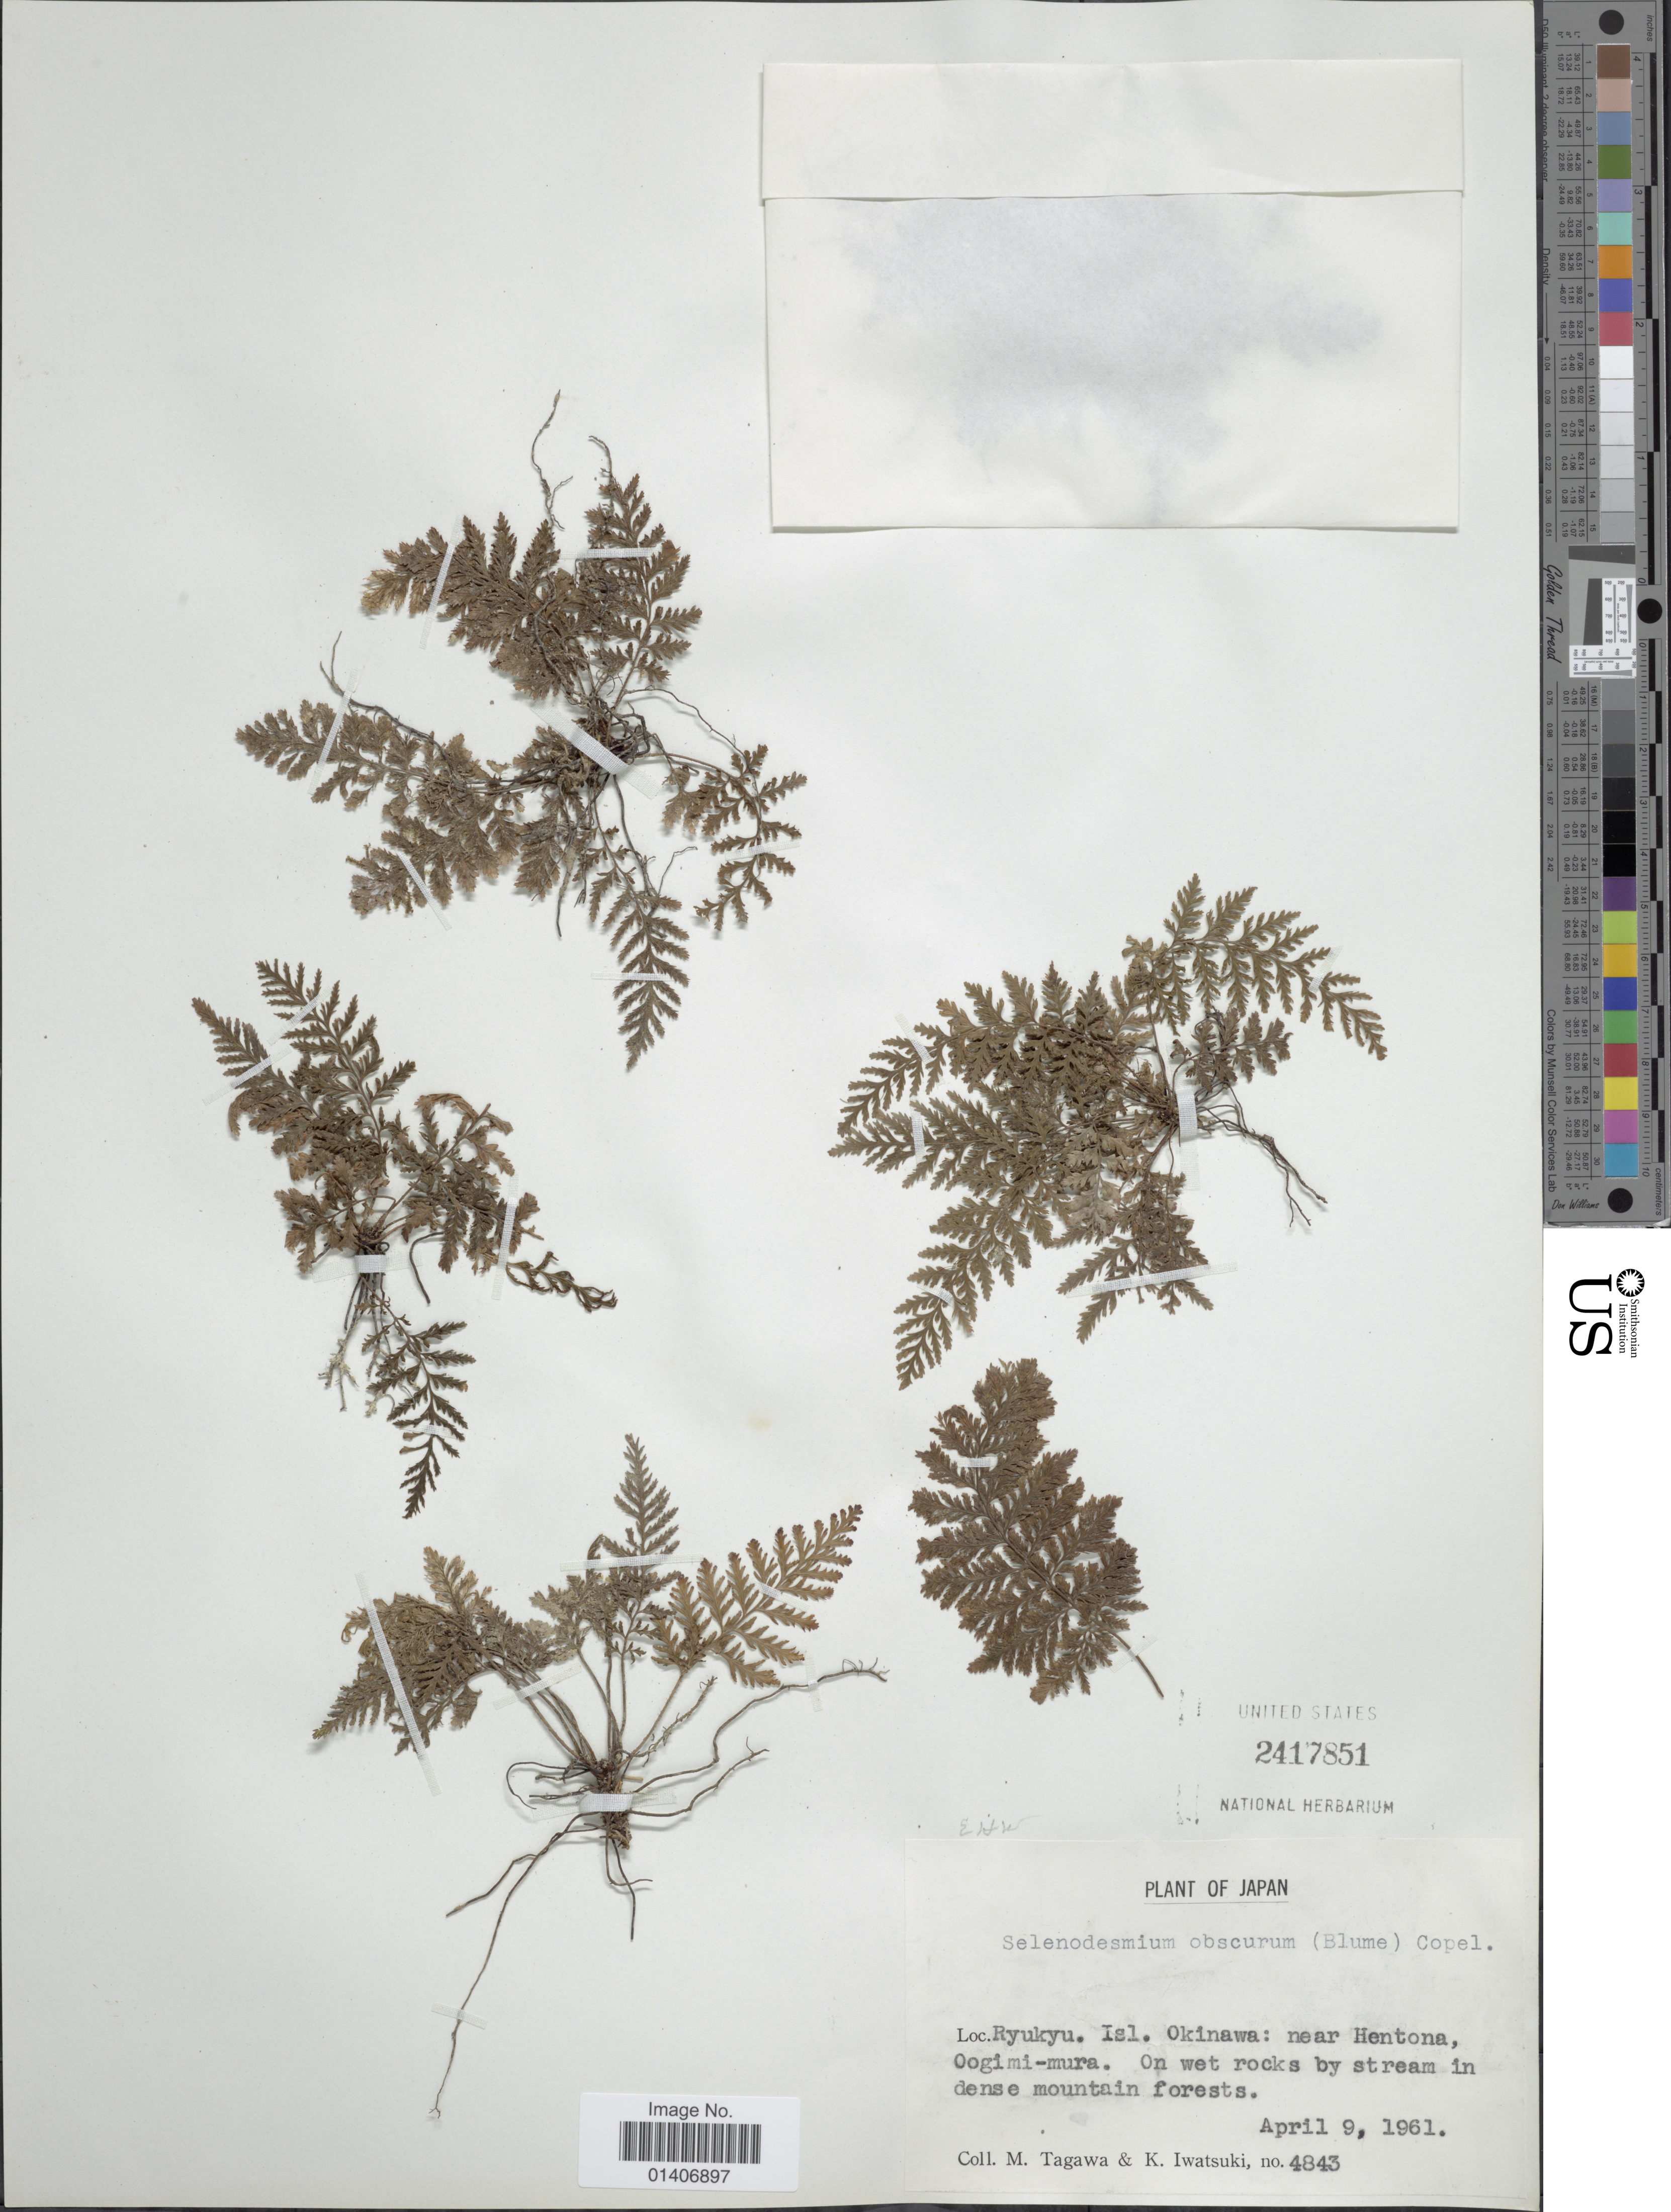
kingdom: Plantae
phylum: Tracheophyta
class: Polypodiopsida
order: Hymenophyllales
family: Hymenophyllaceae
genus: Abrodictyum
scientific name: Abrodictyum obscurum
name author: (Blume) Ebihara & K. Iwats.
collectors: M. Tagawa & K. Iwatsuki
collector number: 4843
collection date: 1961-04-09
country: Japan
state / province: Okinawa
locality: Ryukyu Isl Okinawa: near Hentona, Oogimi-mura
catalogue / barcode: US 2417851